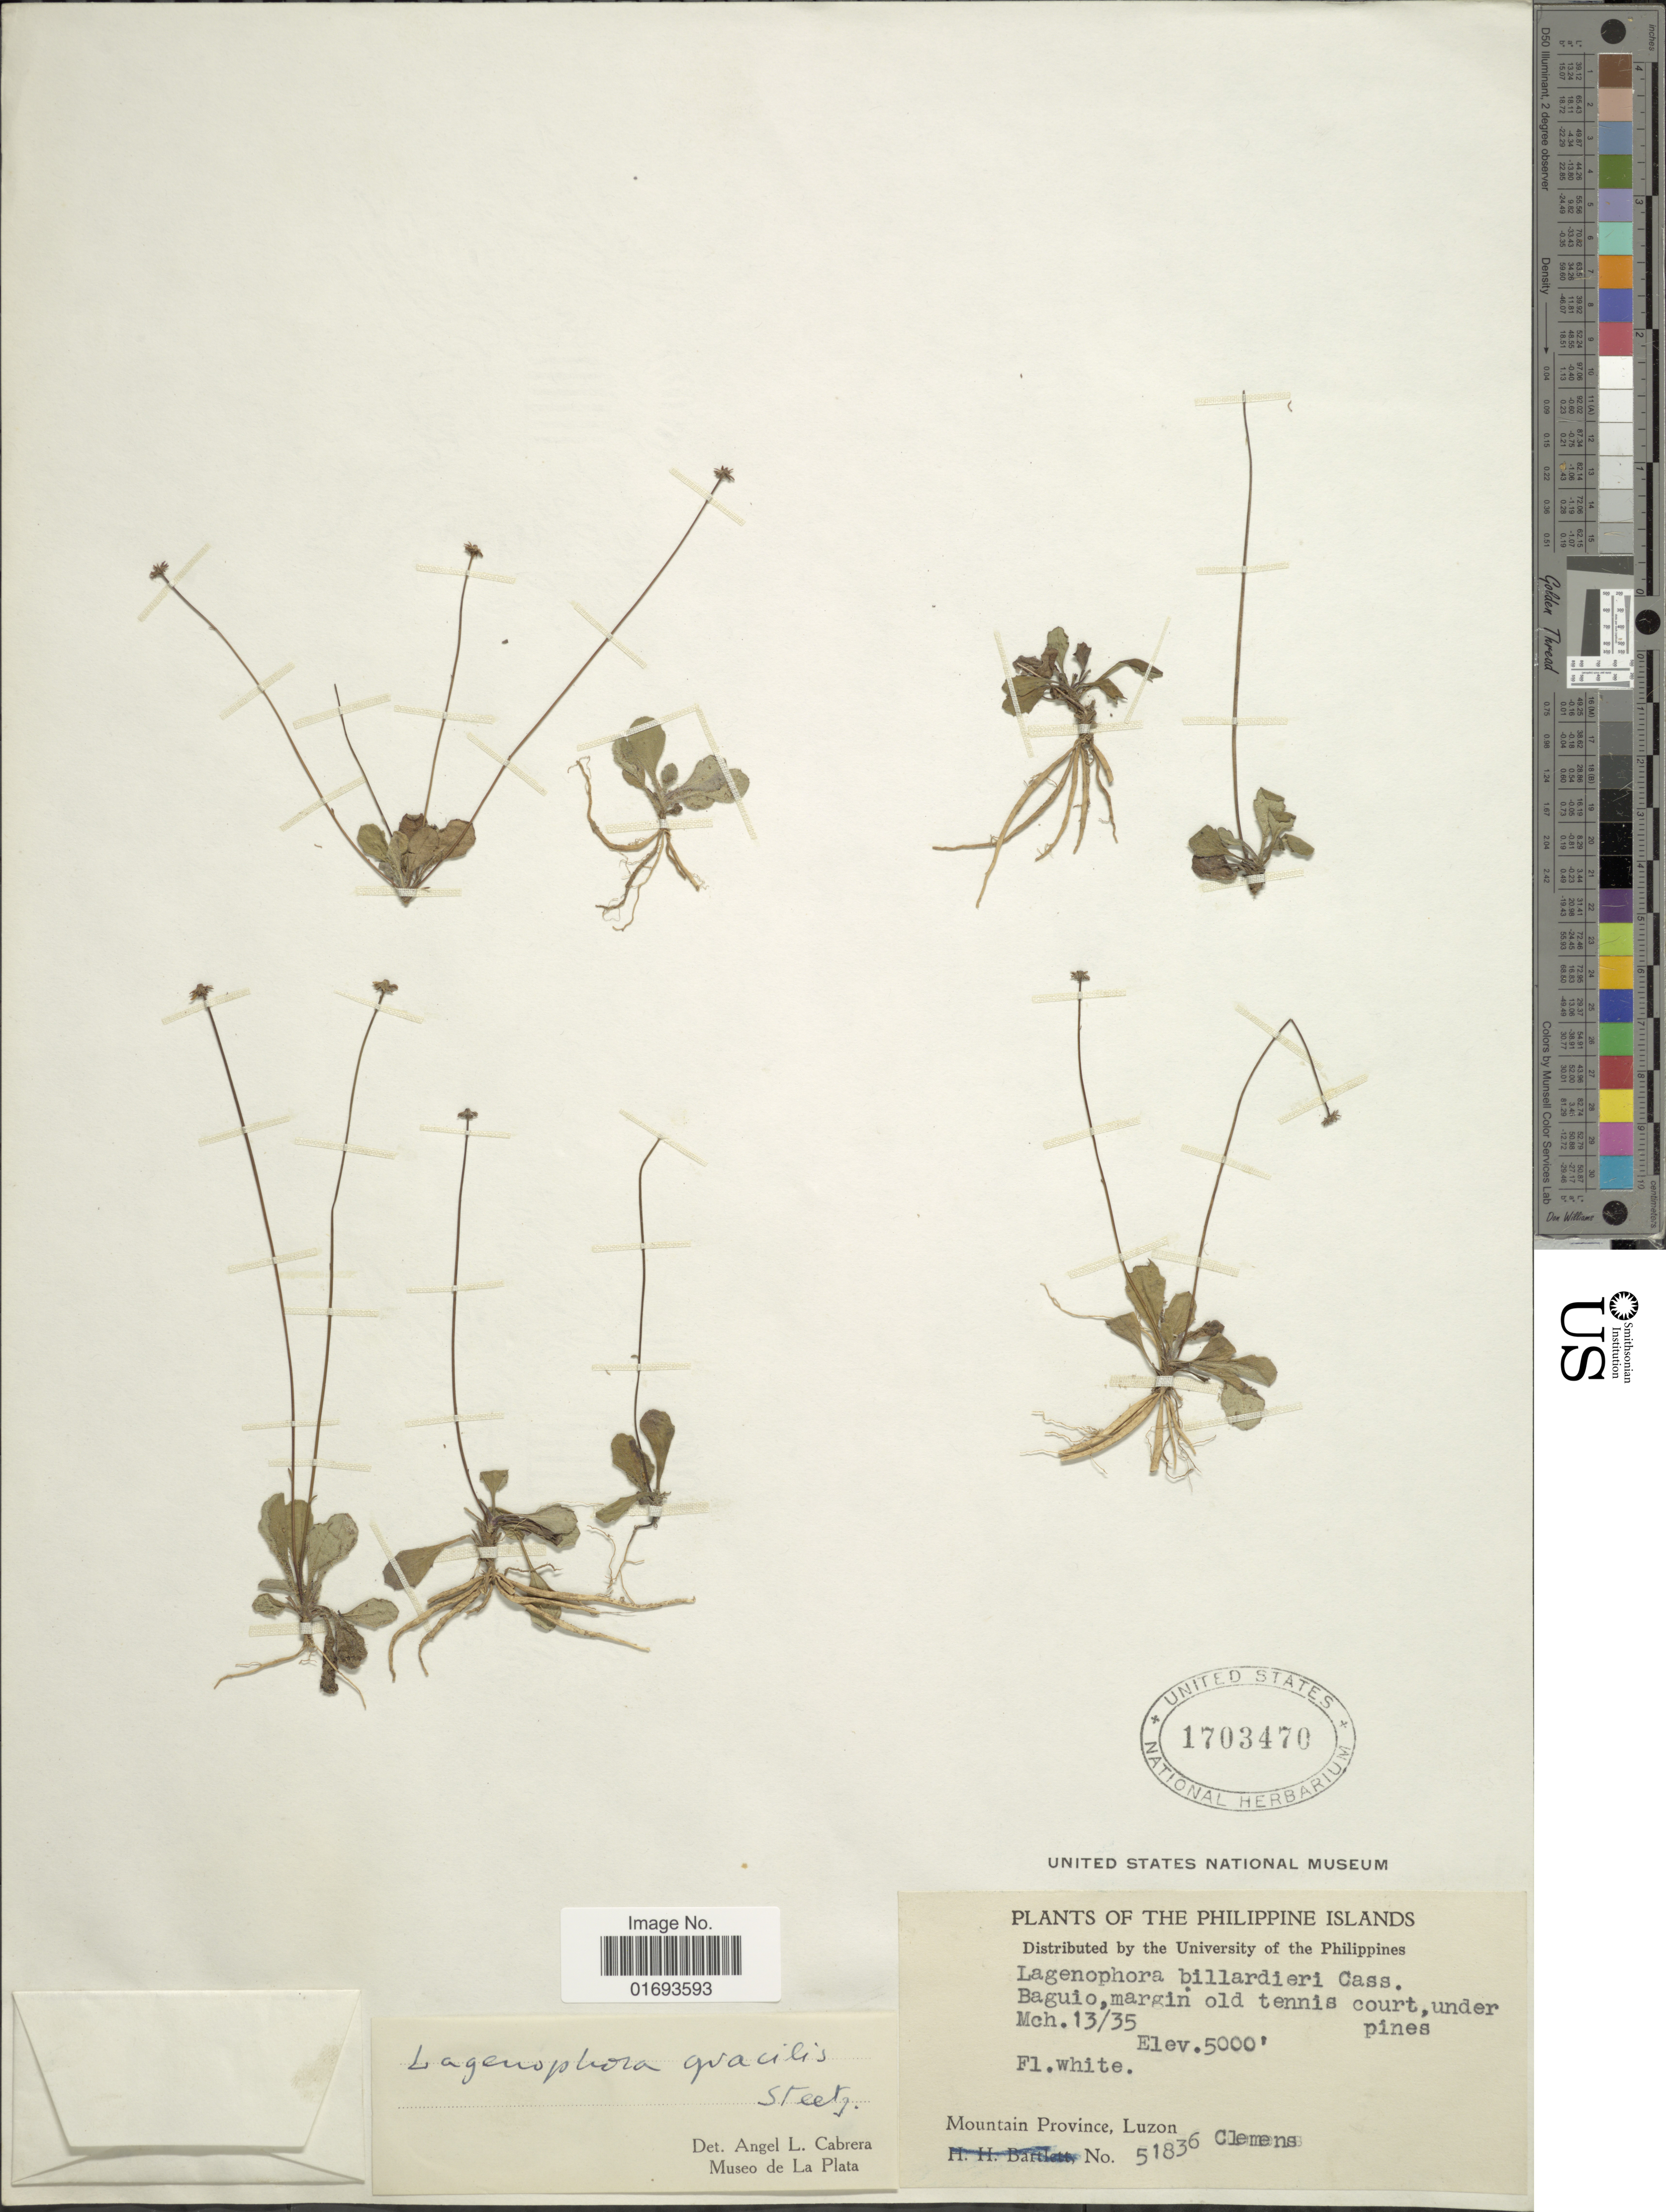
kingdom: Plantae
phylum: Tracheophyta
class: Magnoliopsida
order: Asterales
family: Asteraceae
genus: Lagenophora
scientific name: Lagenophora gracilis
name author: Steetz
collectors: -. Clemens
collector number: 51836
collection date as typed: Transcribed d/m/y: 13/3/35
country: Philippines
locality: Baguio, margin old tennis court, under pines. Mountain Province, Luzon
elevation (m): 1524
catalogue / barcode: US 1703470